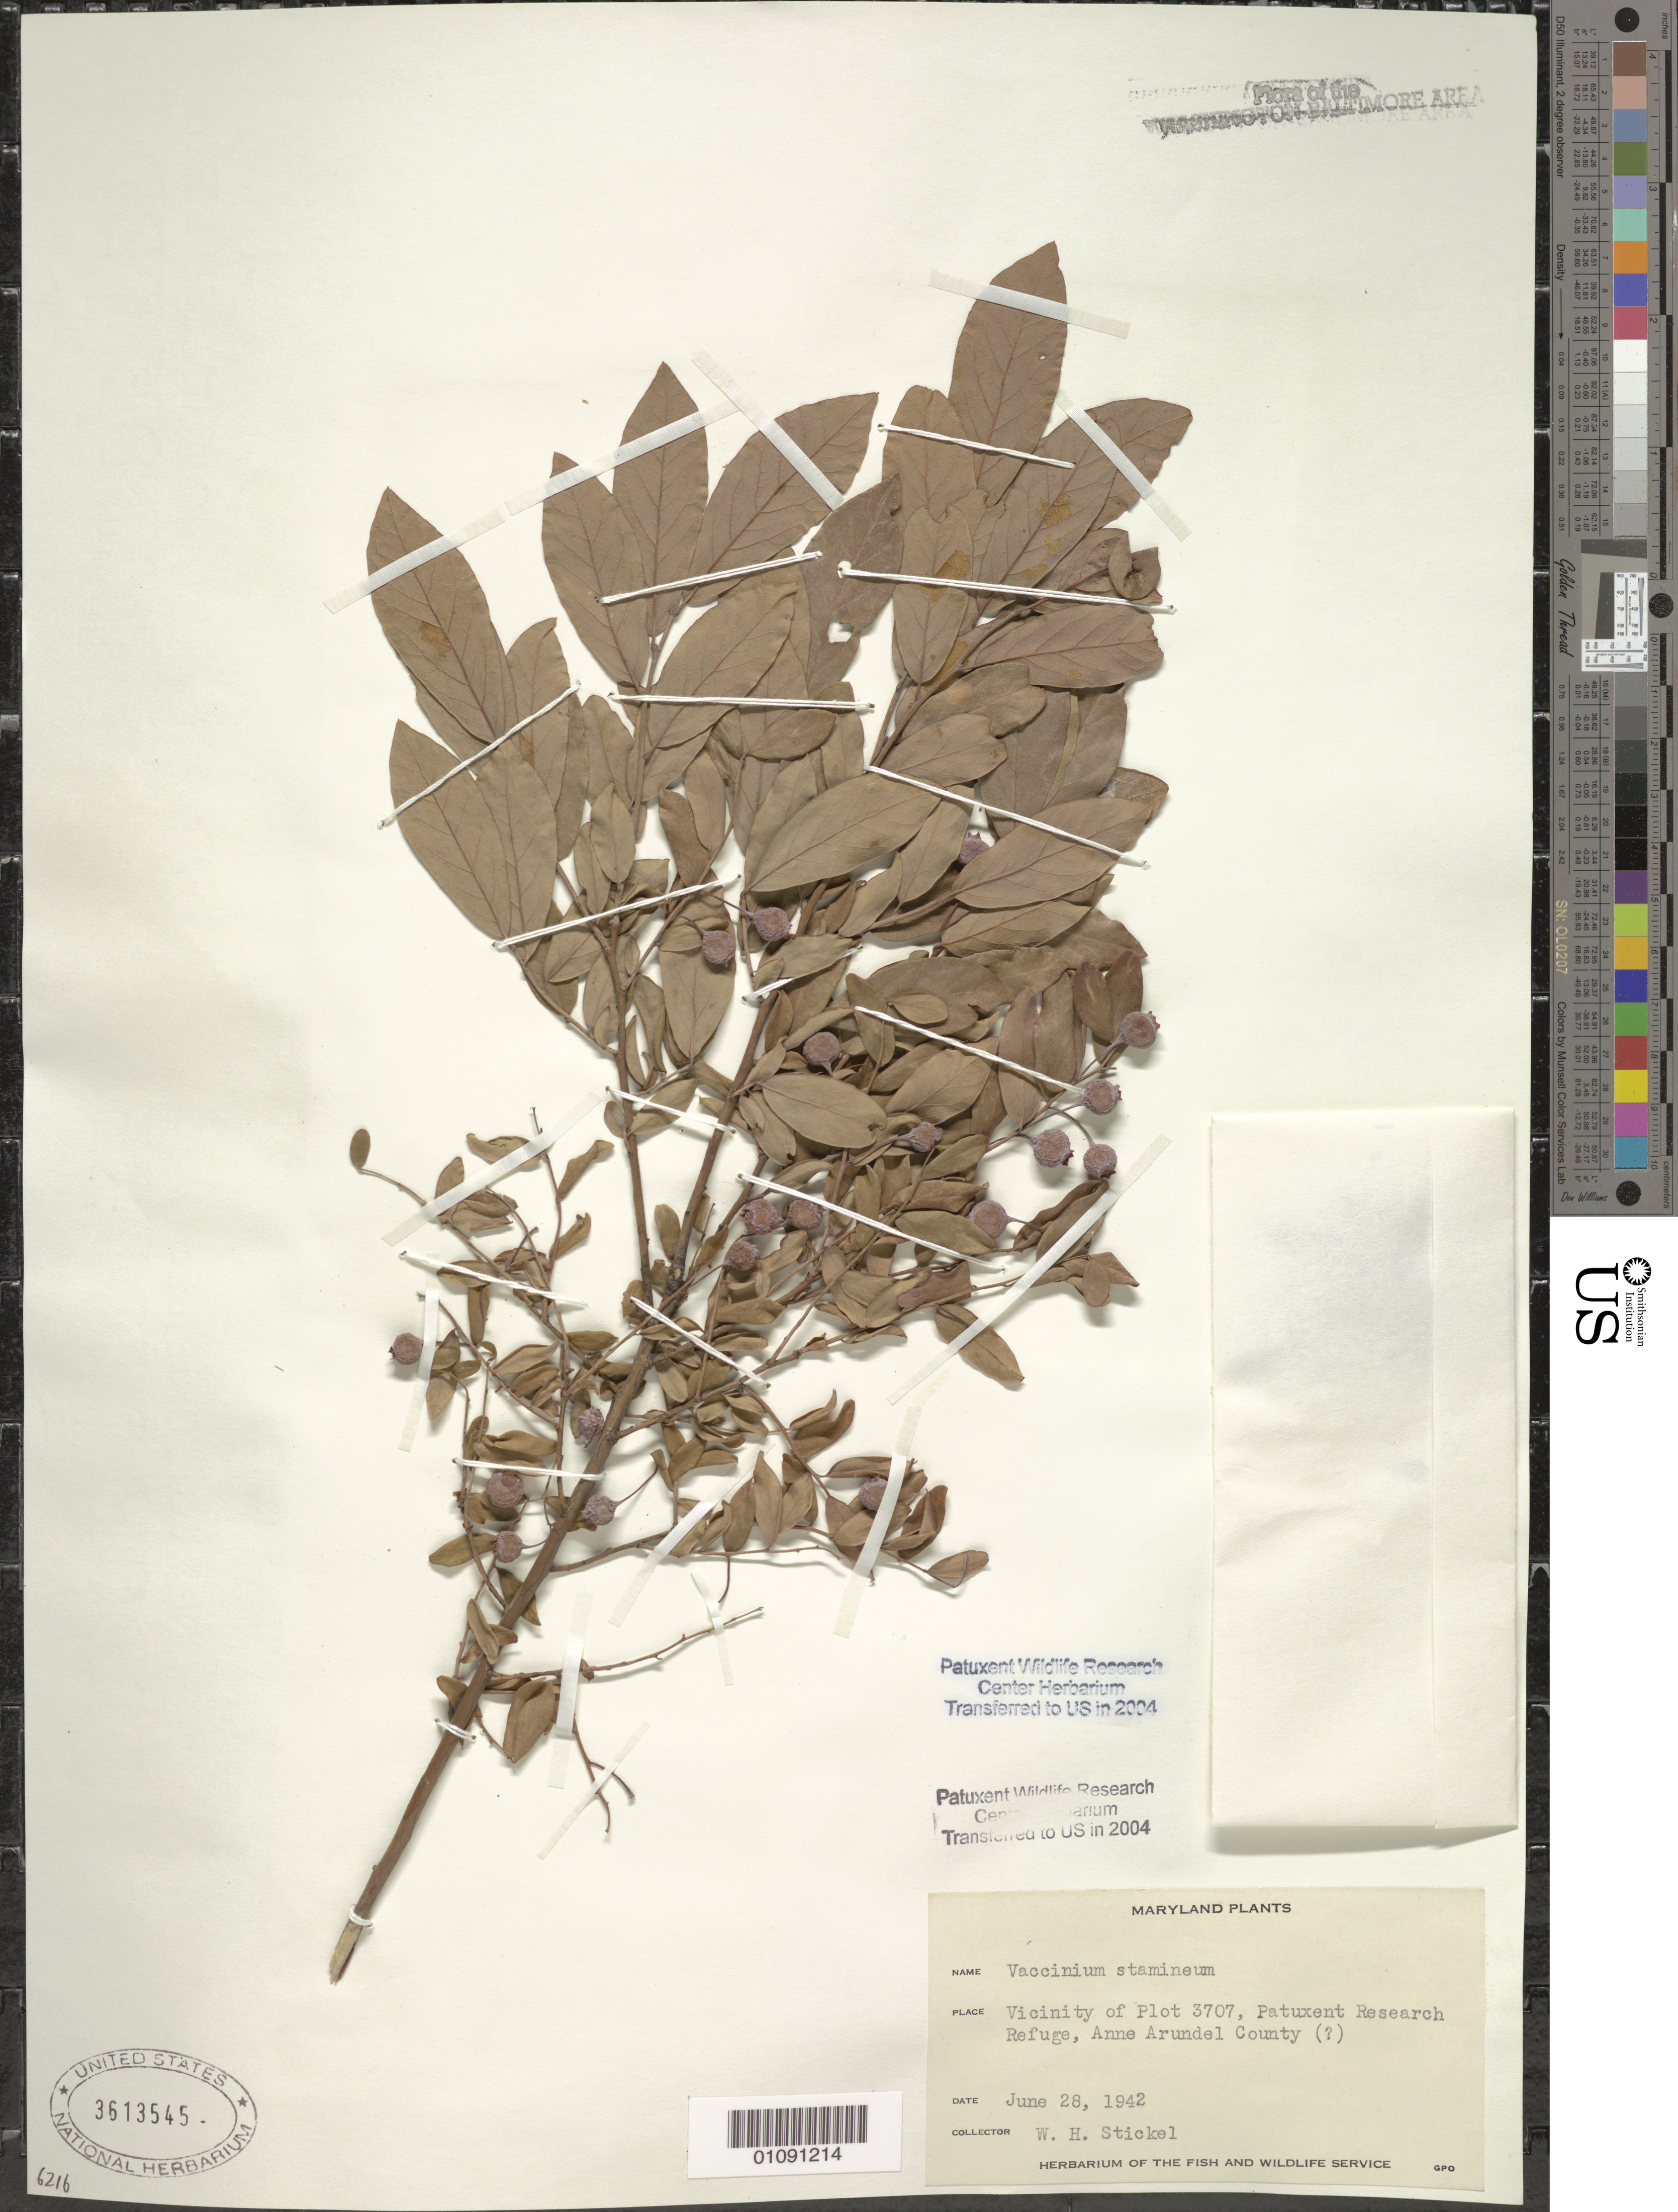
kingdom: Plantae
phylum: Tracheophyta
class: Magnoliopsida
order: Ericales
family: Ericaceae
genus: Vaccinium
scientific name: Vaccinium stamineum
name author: L.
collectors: W. Stickel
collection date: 1942-06-28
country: United States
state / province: Maryland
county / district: Anne Arundel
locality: Patuxent Wildlife Refuge. Vicinity of plot 3707.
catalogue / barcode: US 3613545